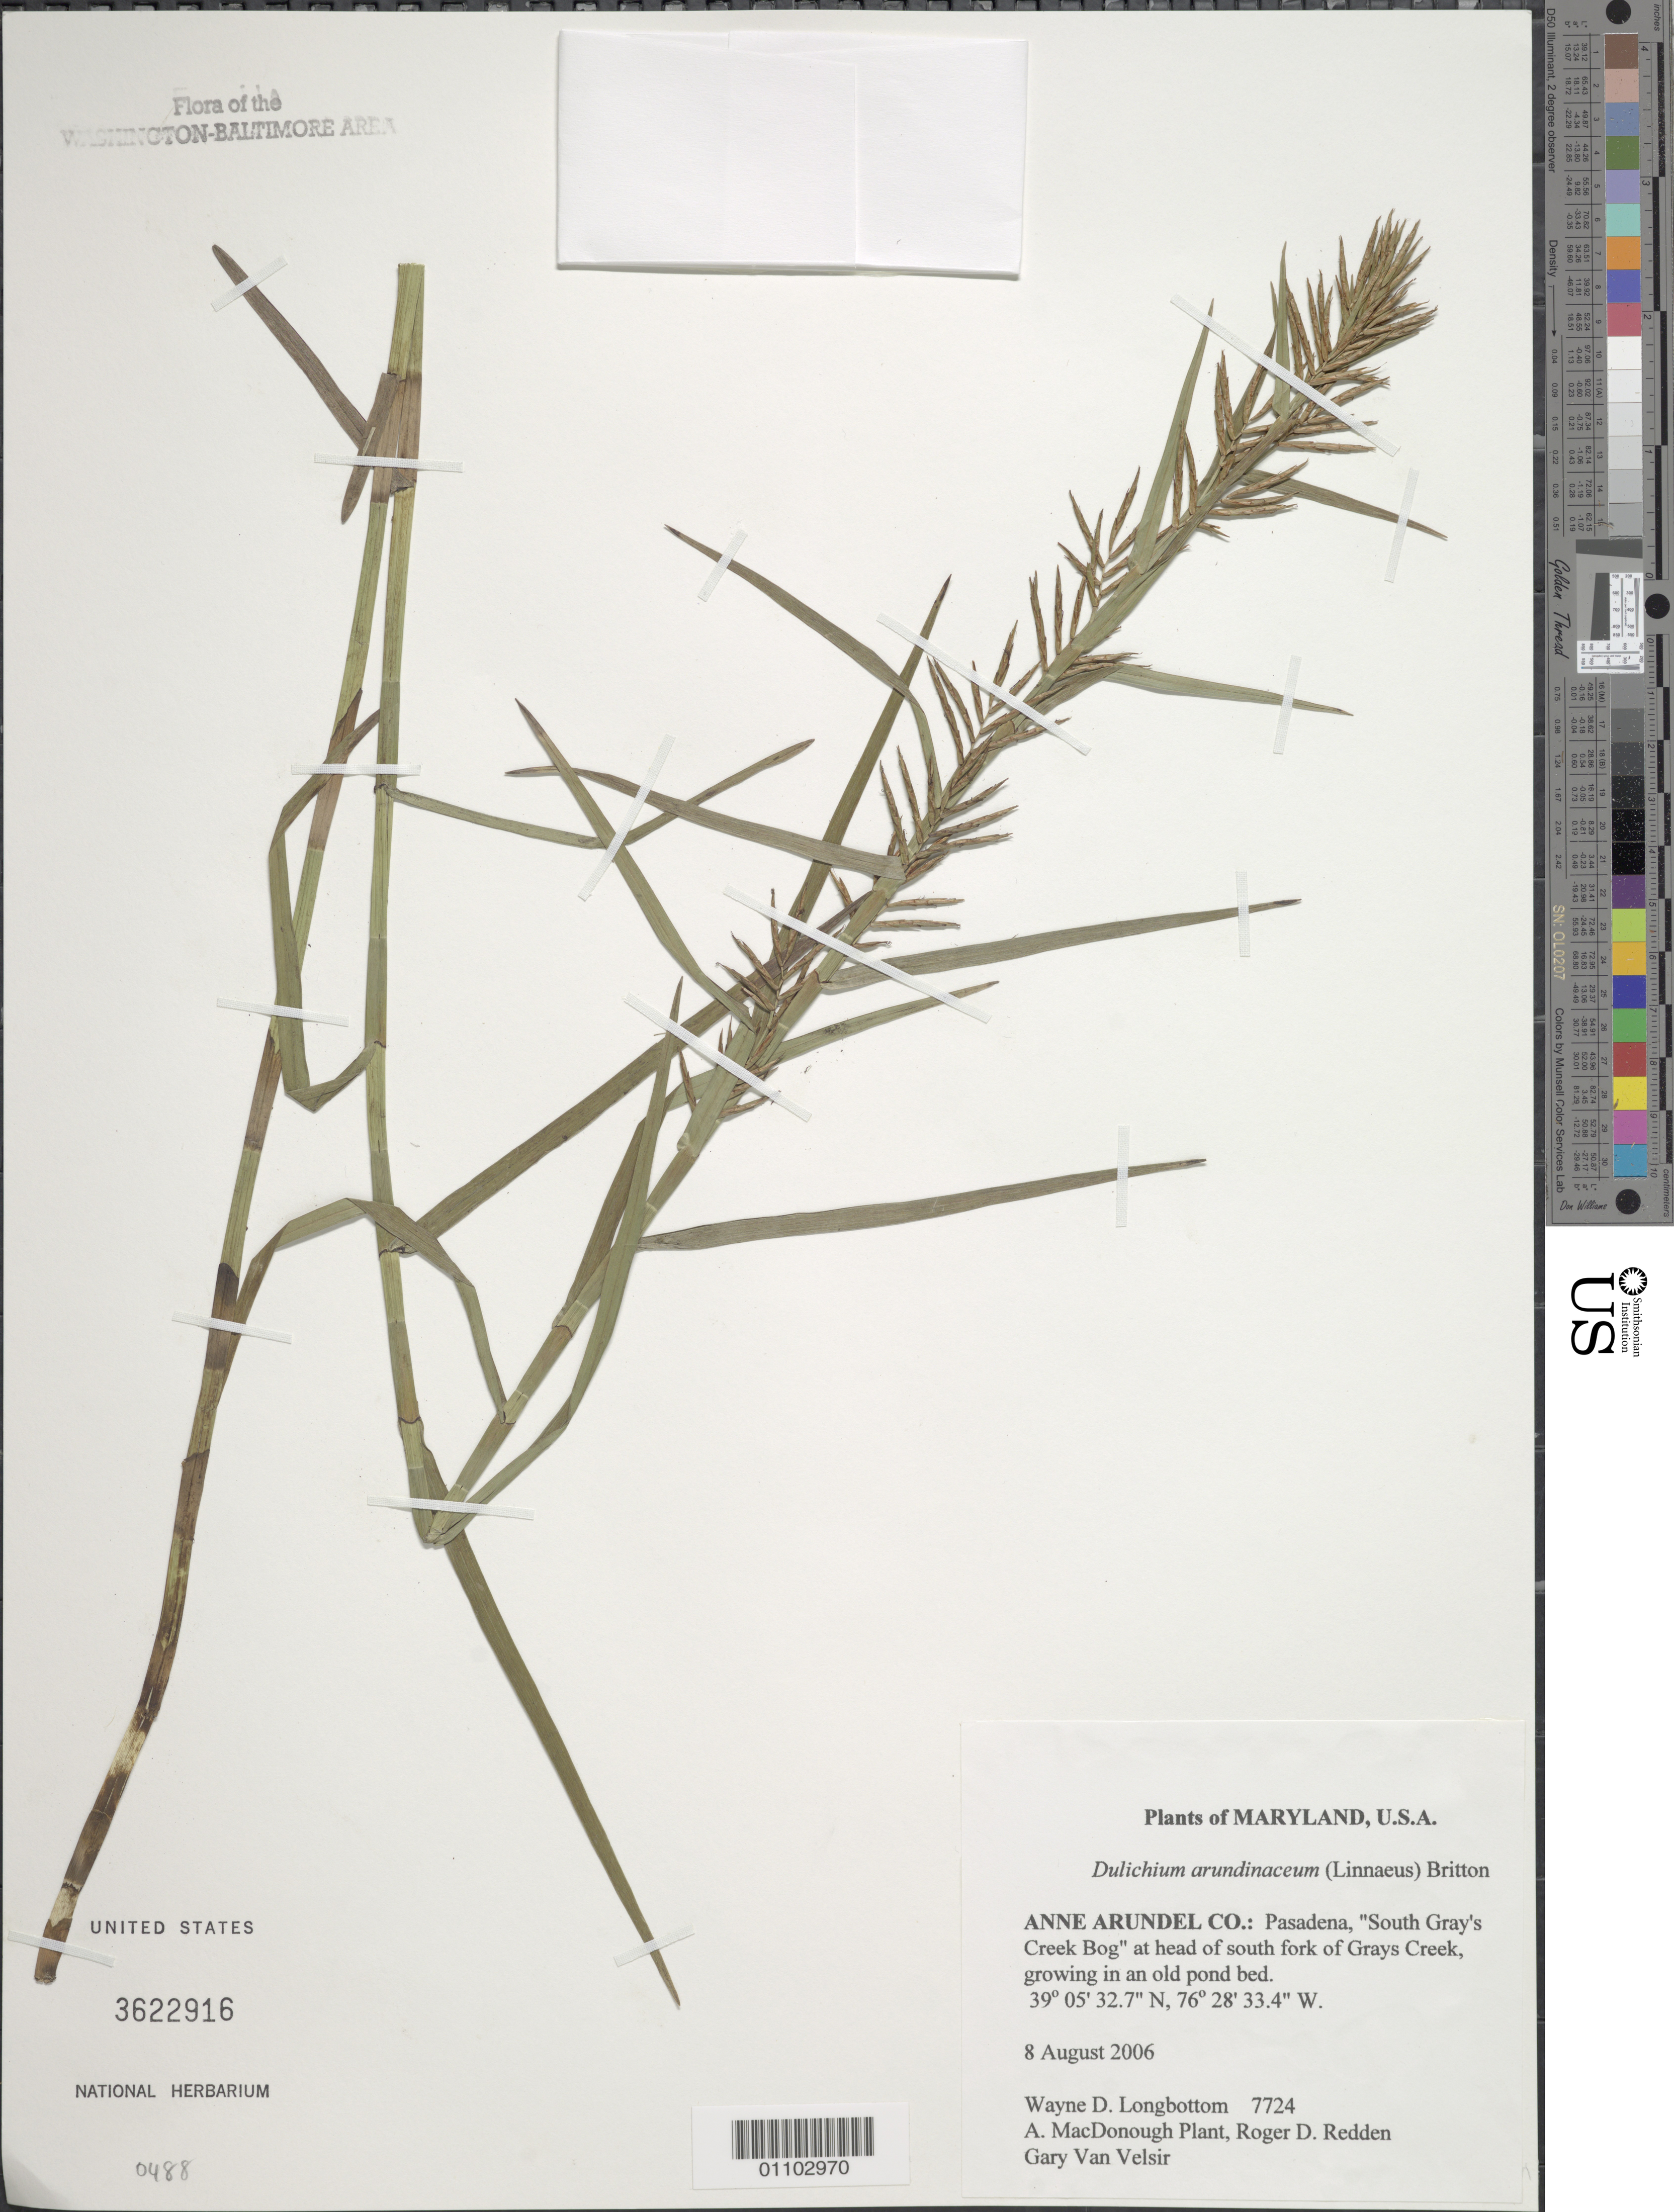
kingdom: Plantae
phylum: Tracheophyta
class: Liliopsida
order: Poales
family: Cyperaceae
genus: Dulichium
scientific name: Dulichium arundinaceum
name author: (L.) Britton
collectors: W. D. Longbottom, A. M. Plant, R. D. Redden & G. Van Velsir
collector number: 7724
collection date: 2006-08-08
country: United States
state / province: Maryland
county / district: Anne Arundel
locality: Pasadena, "South Gray's Creek Bog" at head of south fork of Grays Creek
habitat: Growing in an old pond bed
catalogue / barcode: US 3622916